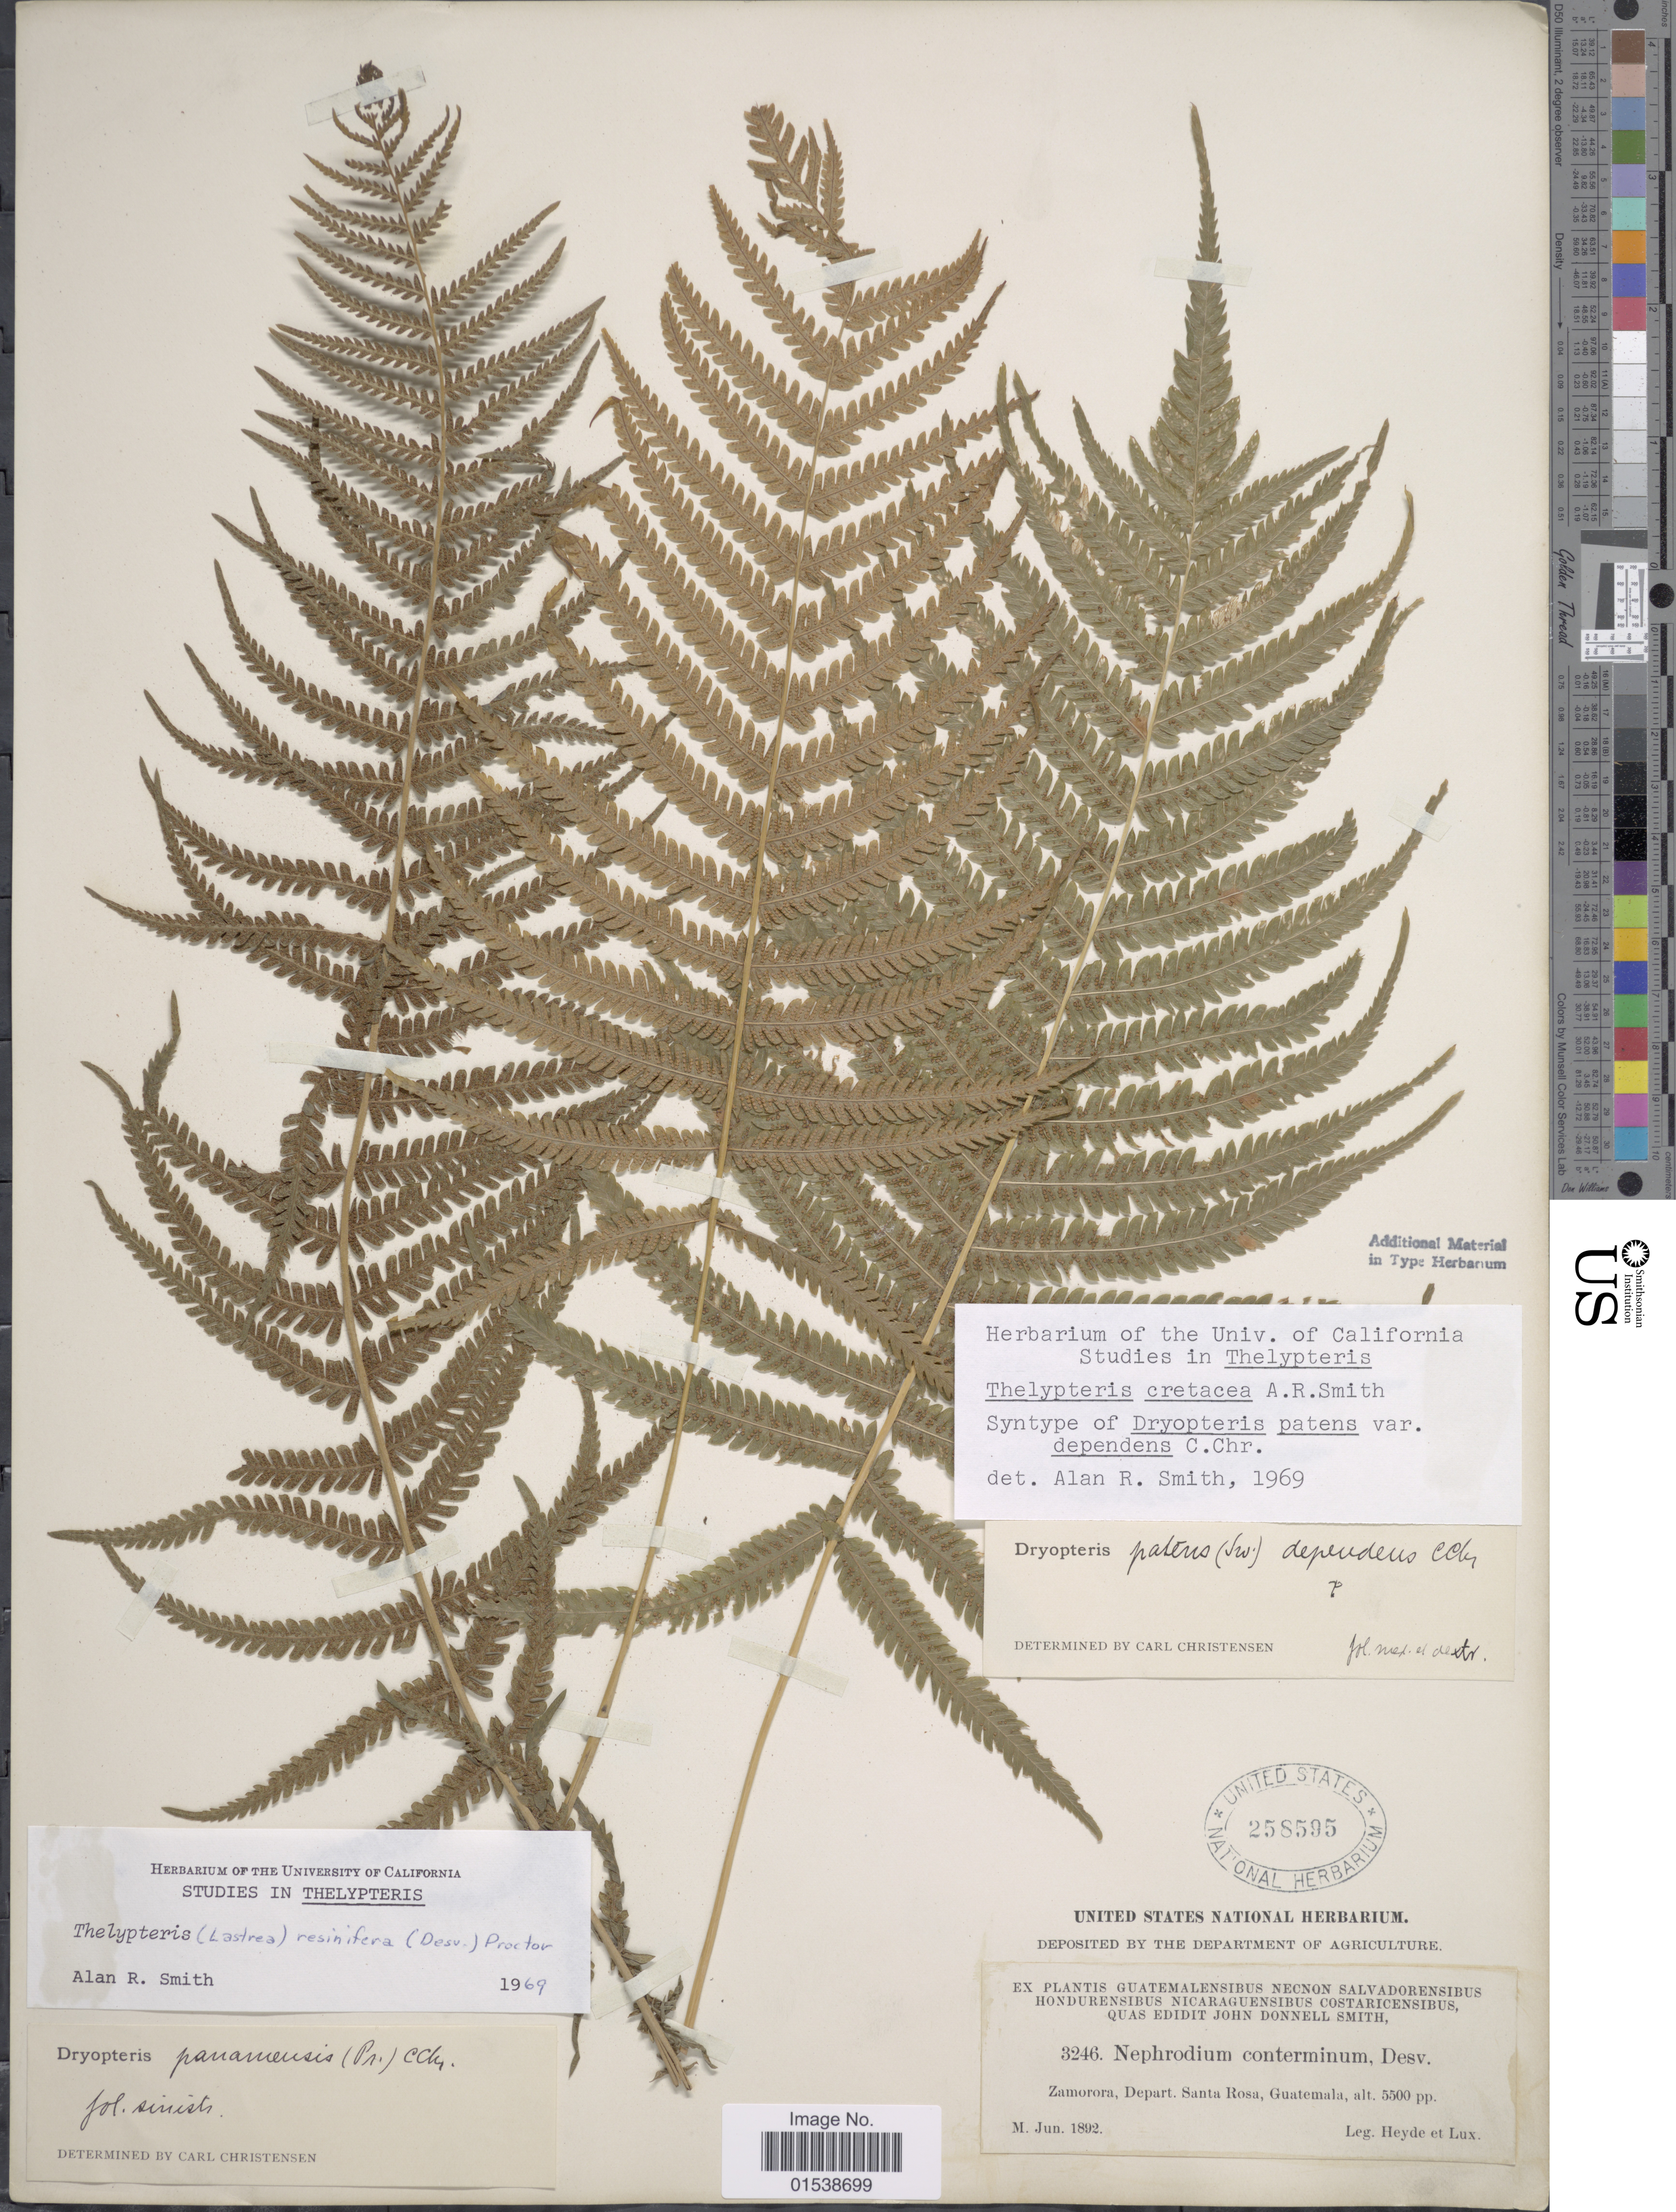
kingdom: Plantae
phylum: Tracheophyta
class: Polypodiopsida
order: Polypodiales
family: Thelypteridaceae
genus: Amauropelta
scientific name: Amauropelta resinifera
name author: (Desv.) Pic. Serm.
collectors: Heyde & Lux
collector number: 3246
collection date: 1892-06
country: Guatemala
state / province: Santa Rosa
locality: Zamorora, Depart. Santa Rosa, Guatemala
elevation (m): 1676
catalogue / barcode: US 258595